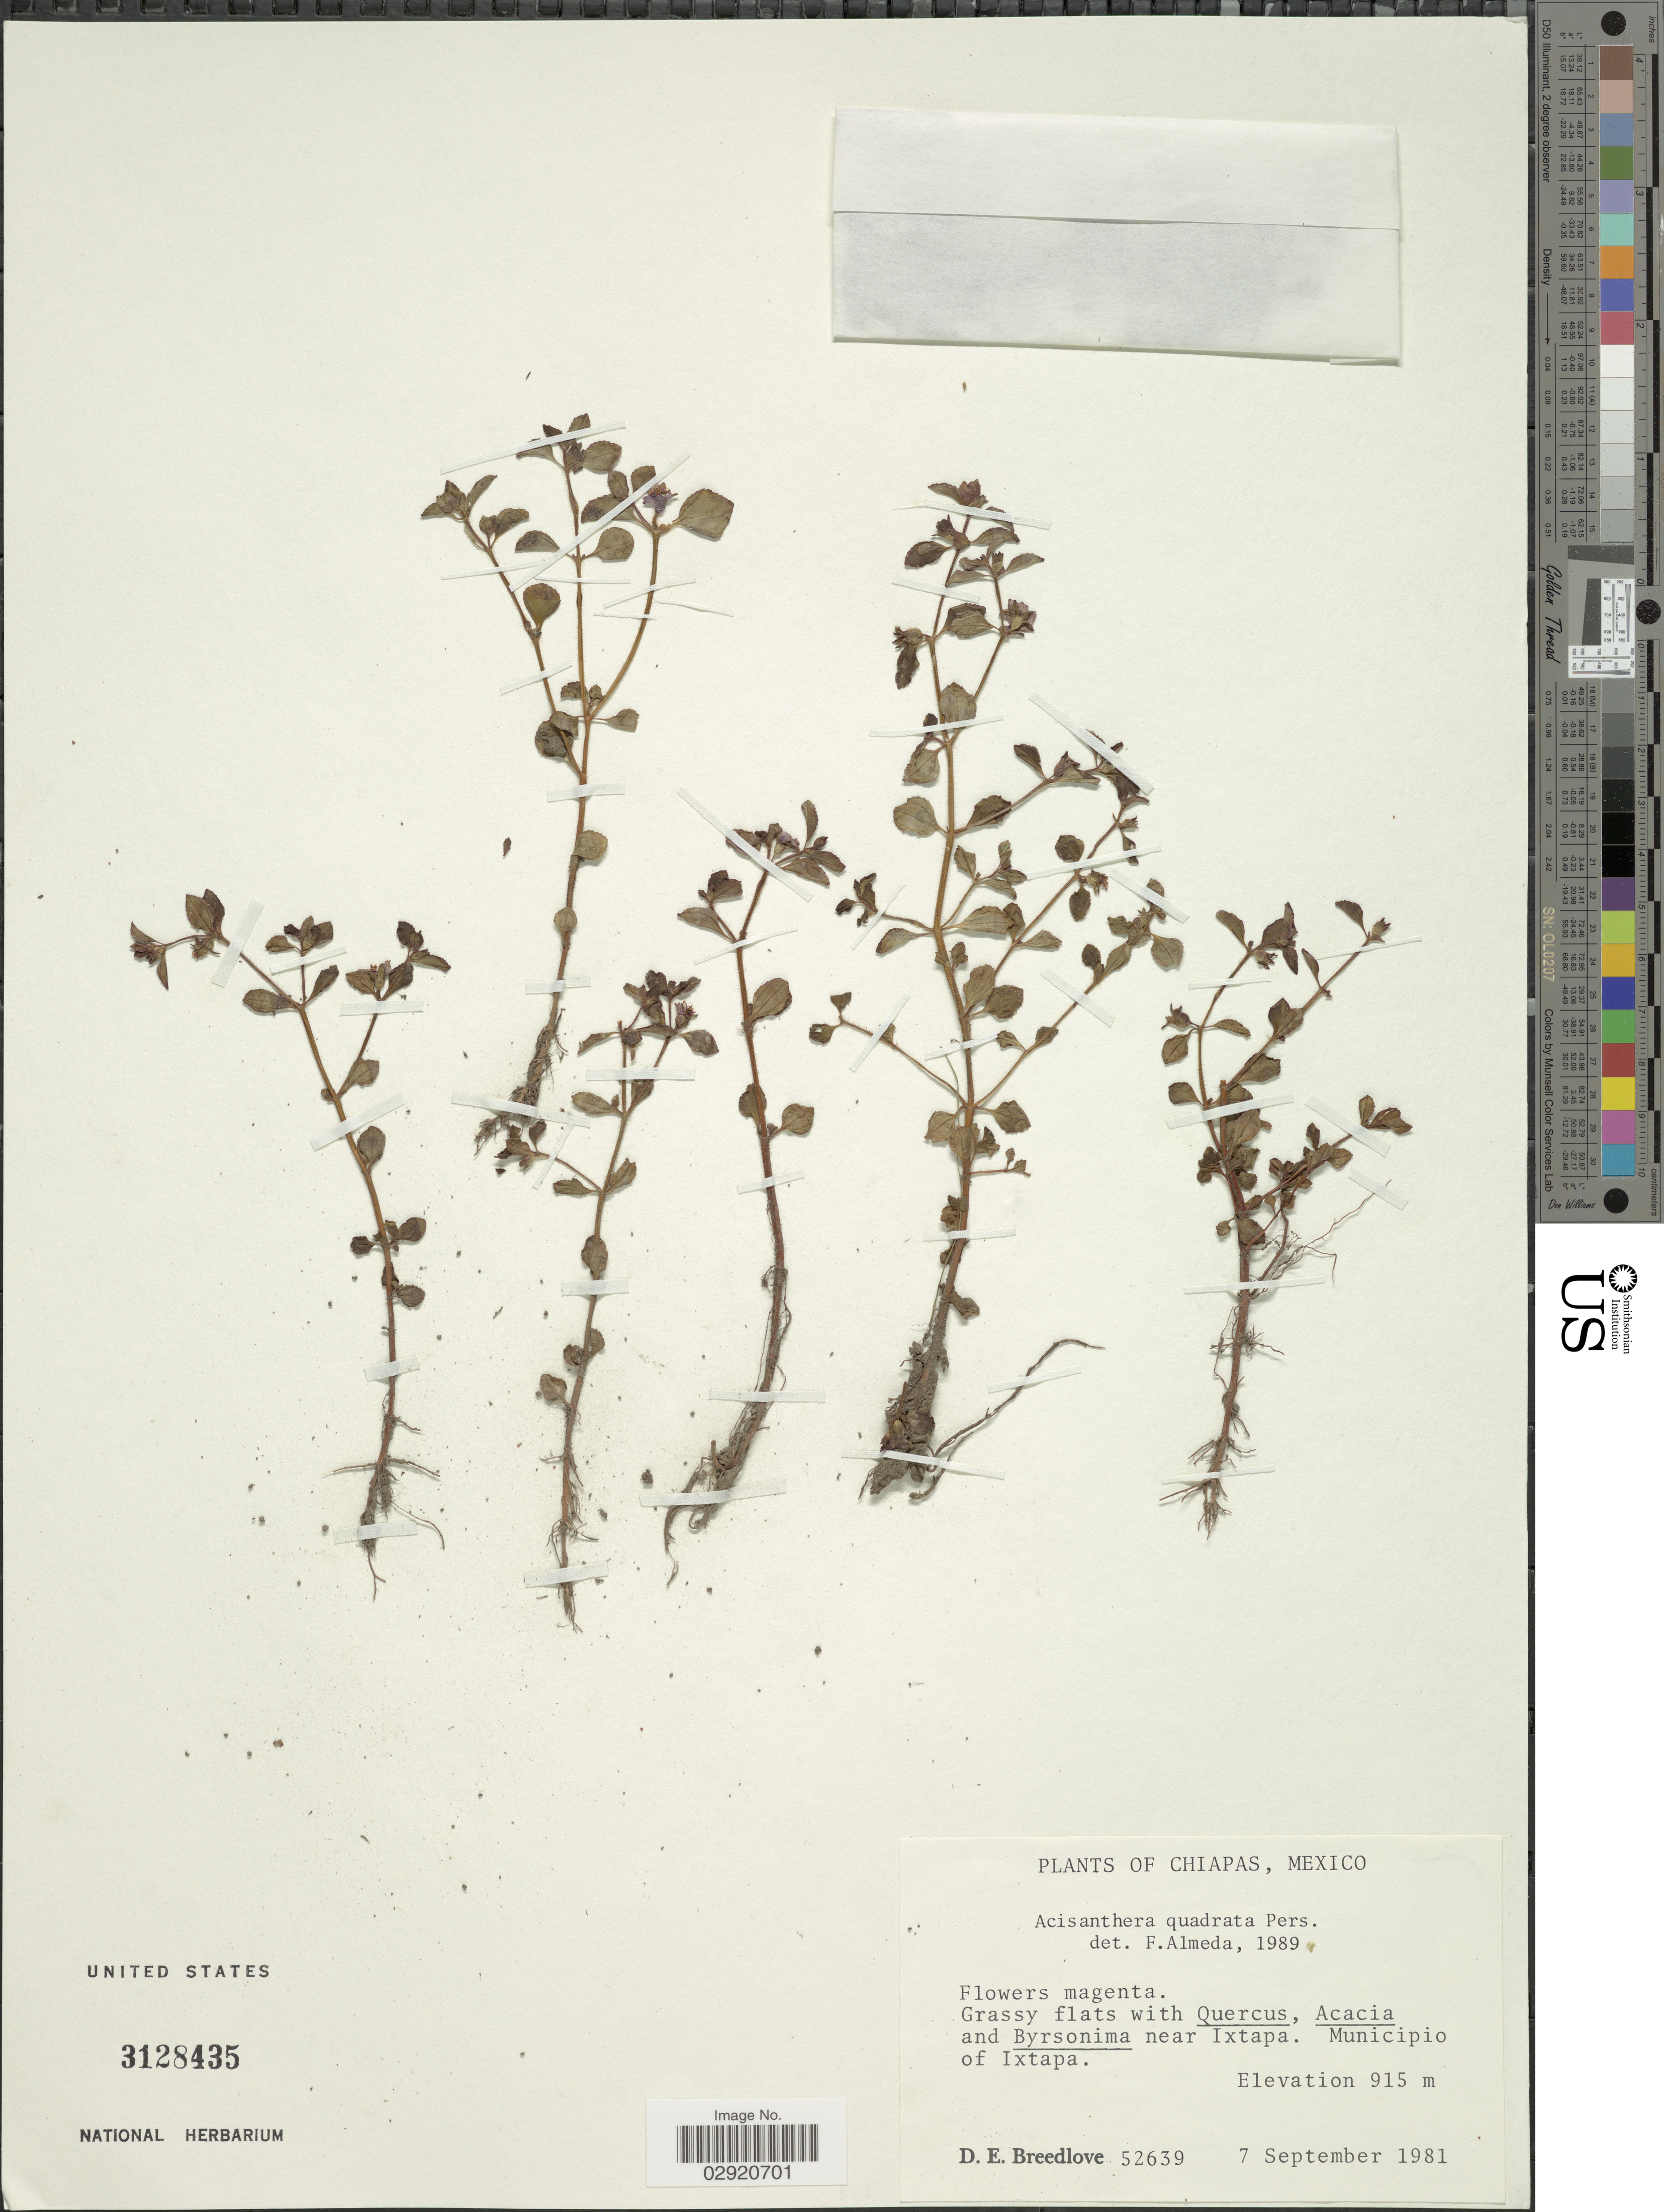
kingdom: Plantae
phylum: Tracheophyta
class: Magnoliopsida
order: Myrtales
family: Melastomataceae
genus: Acisanthera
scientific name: Acisanthera erecta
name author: Gleason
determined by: Nunes da Silva, Diego, (RB), Jardim Botanico do Rio de Janeiro - Herbario (BRAZIL)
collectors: D. E. Breedlove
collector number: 52639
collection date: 1981-09-07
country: Mexico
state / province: Chiapas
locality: Near Ixtapa. Municipio of Ixtapa.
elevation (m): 915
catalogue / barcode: US 3128435